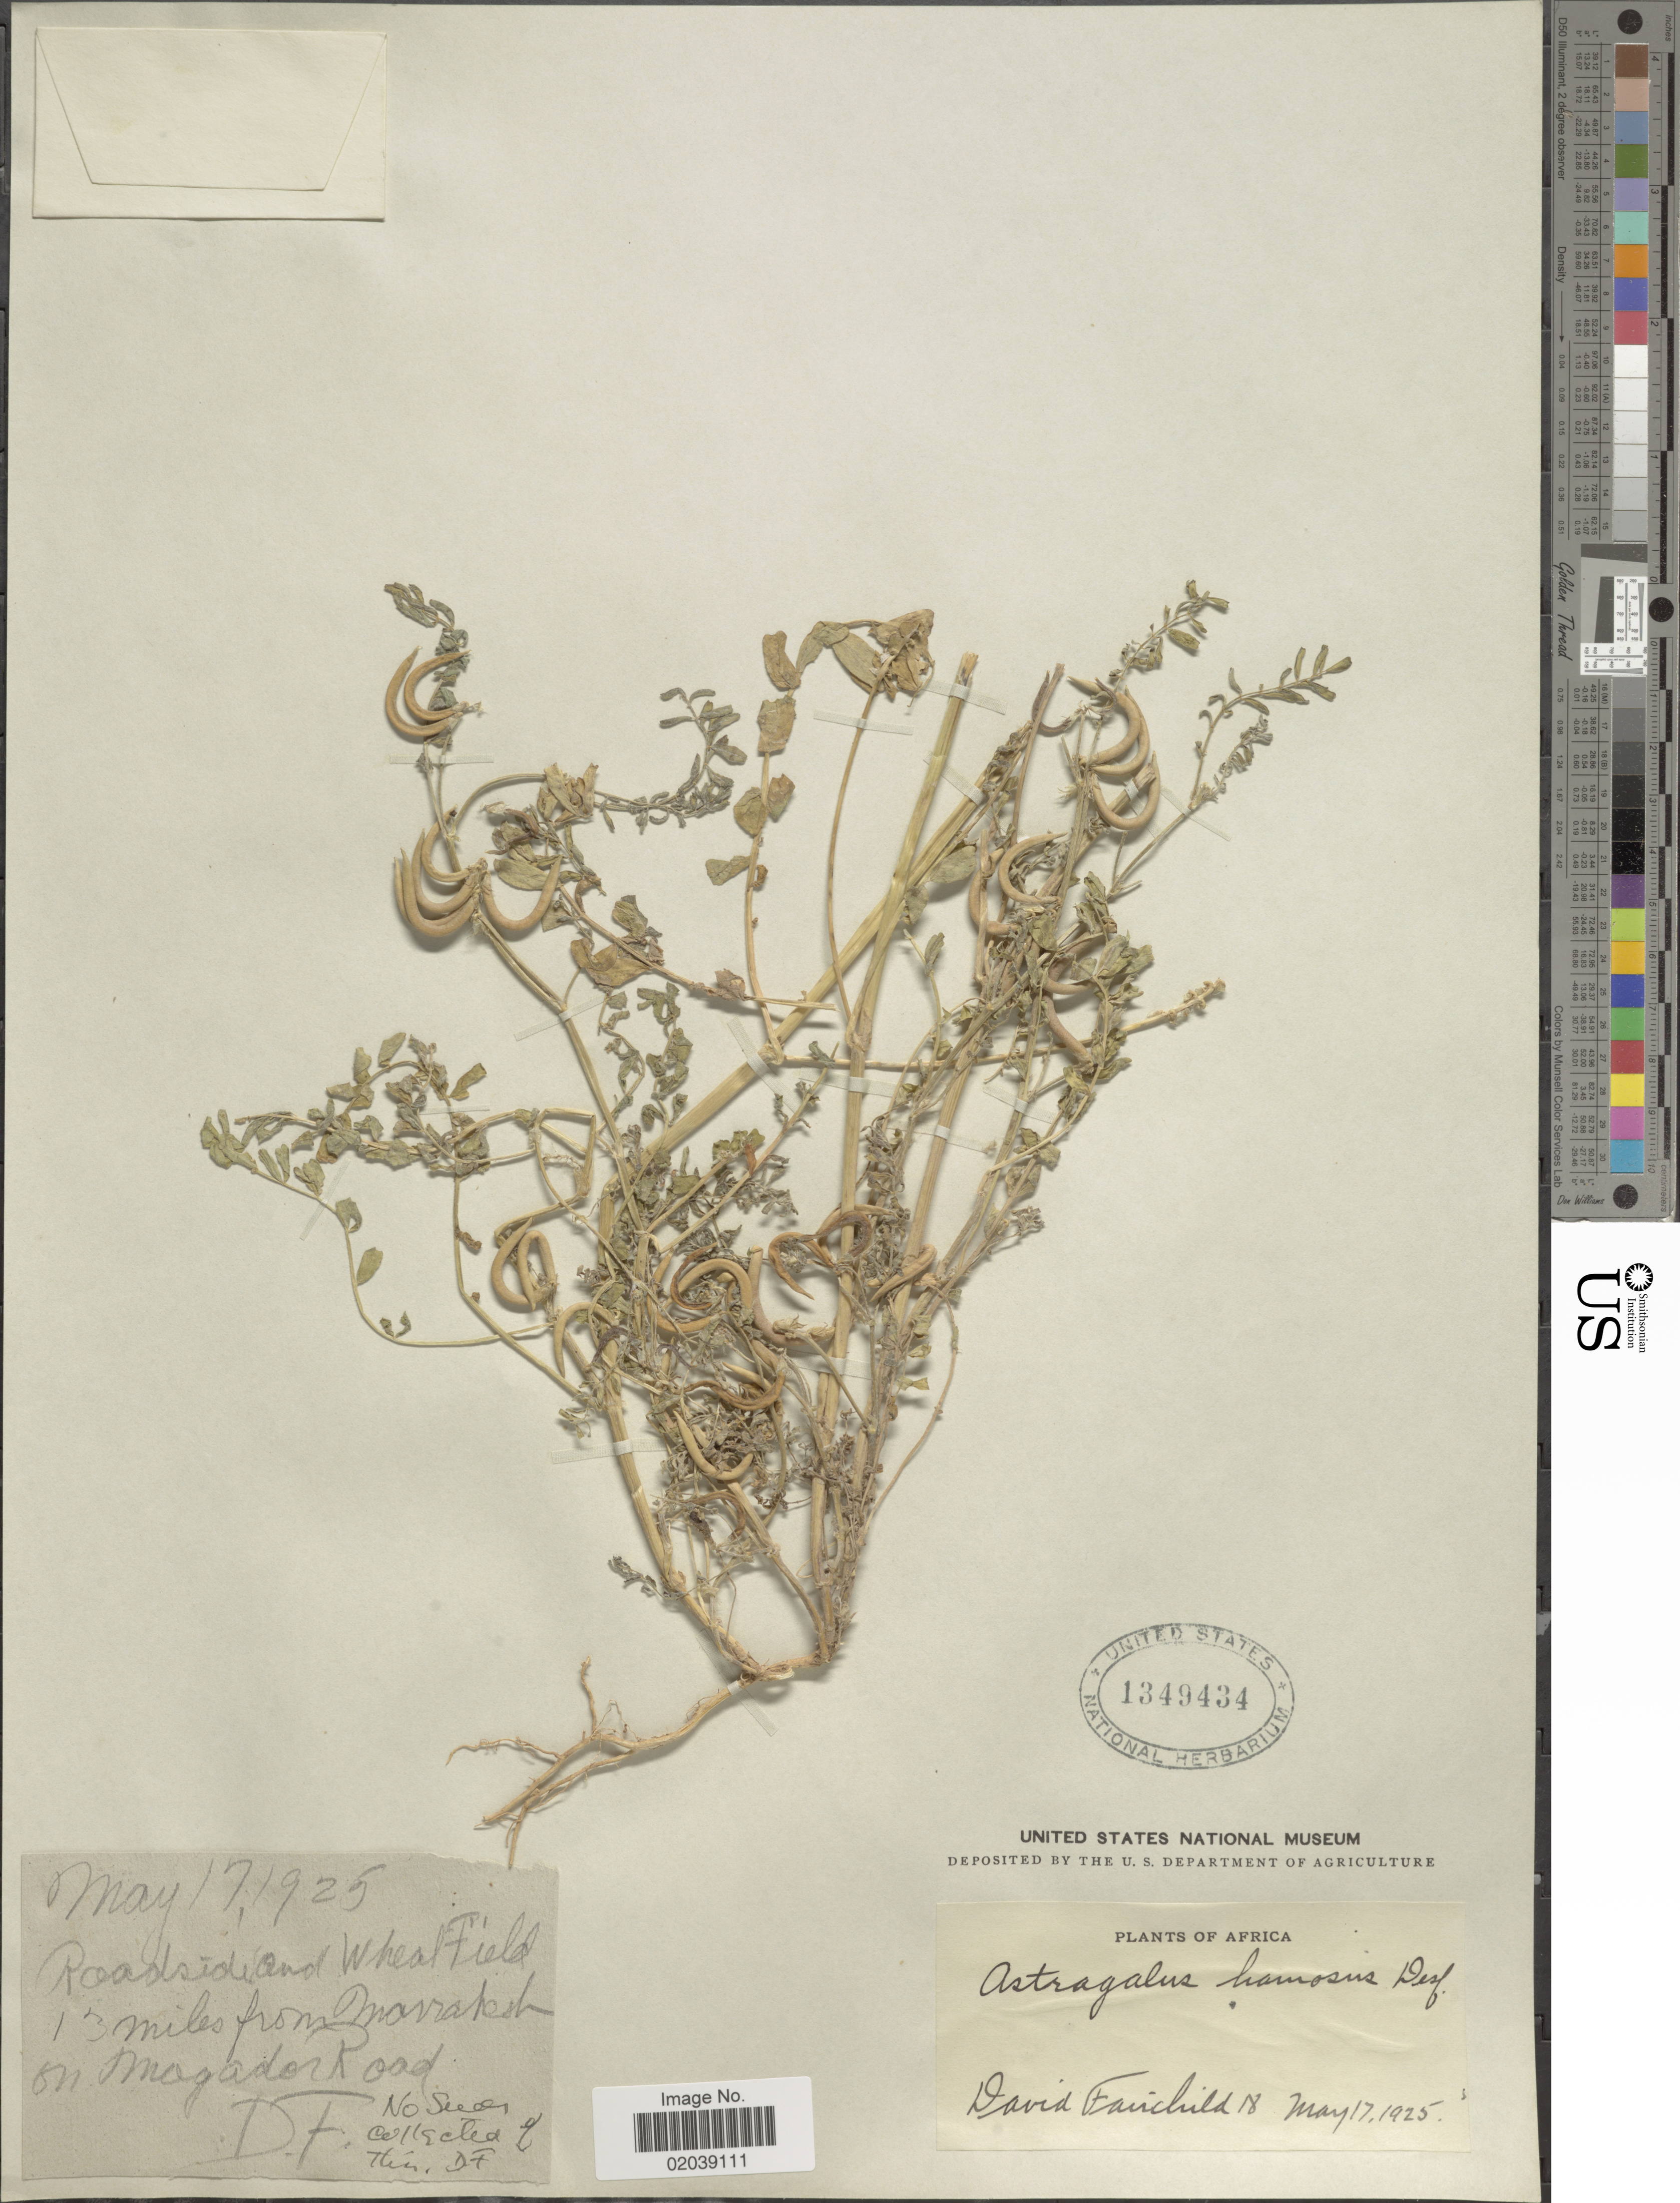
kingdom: Plantae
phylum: Tracheophyta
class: Magnoliopsida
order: Fabales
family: Fabaceae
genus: Astragalus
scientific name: Astragalus hamosus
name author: L.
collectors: D. Fairchild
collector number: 18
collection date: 1925-05-17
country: Morocco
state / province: Marrakech-Tensift-Al Haouz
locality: Roadside and Wheatfield, 13 miles from Marrakesh on Mogador Road.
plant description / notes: Corrected "Roadside Wheatfield, 13 miles from Marratech on Magador Road" to "Roadside and Wheatfield, 13 miles from Marrakesh on Mogador Road."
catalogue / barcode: US 1349434